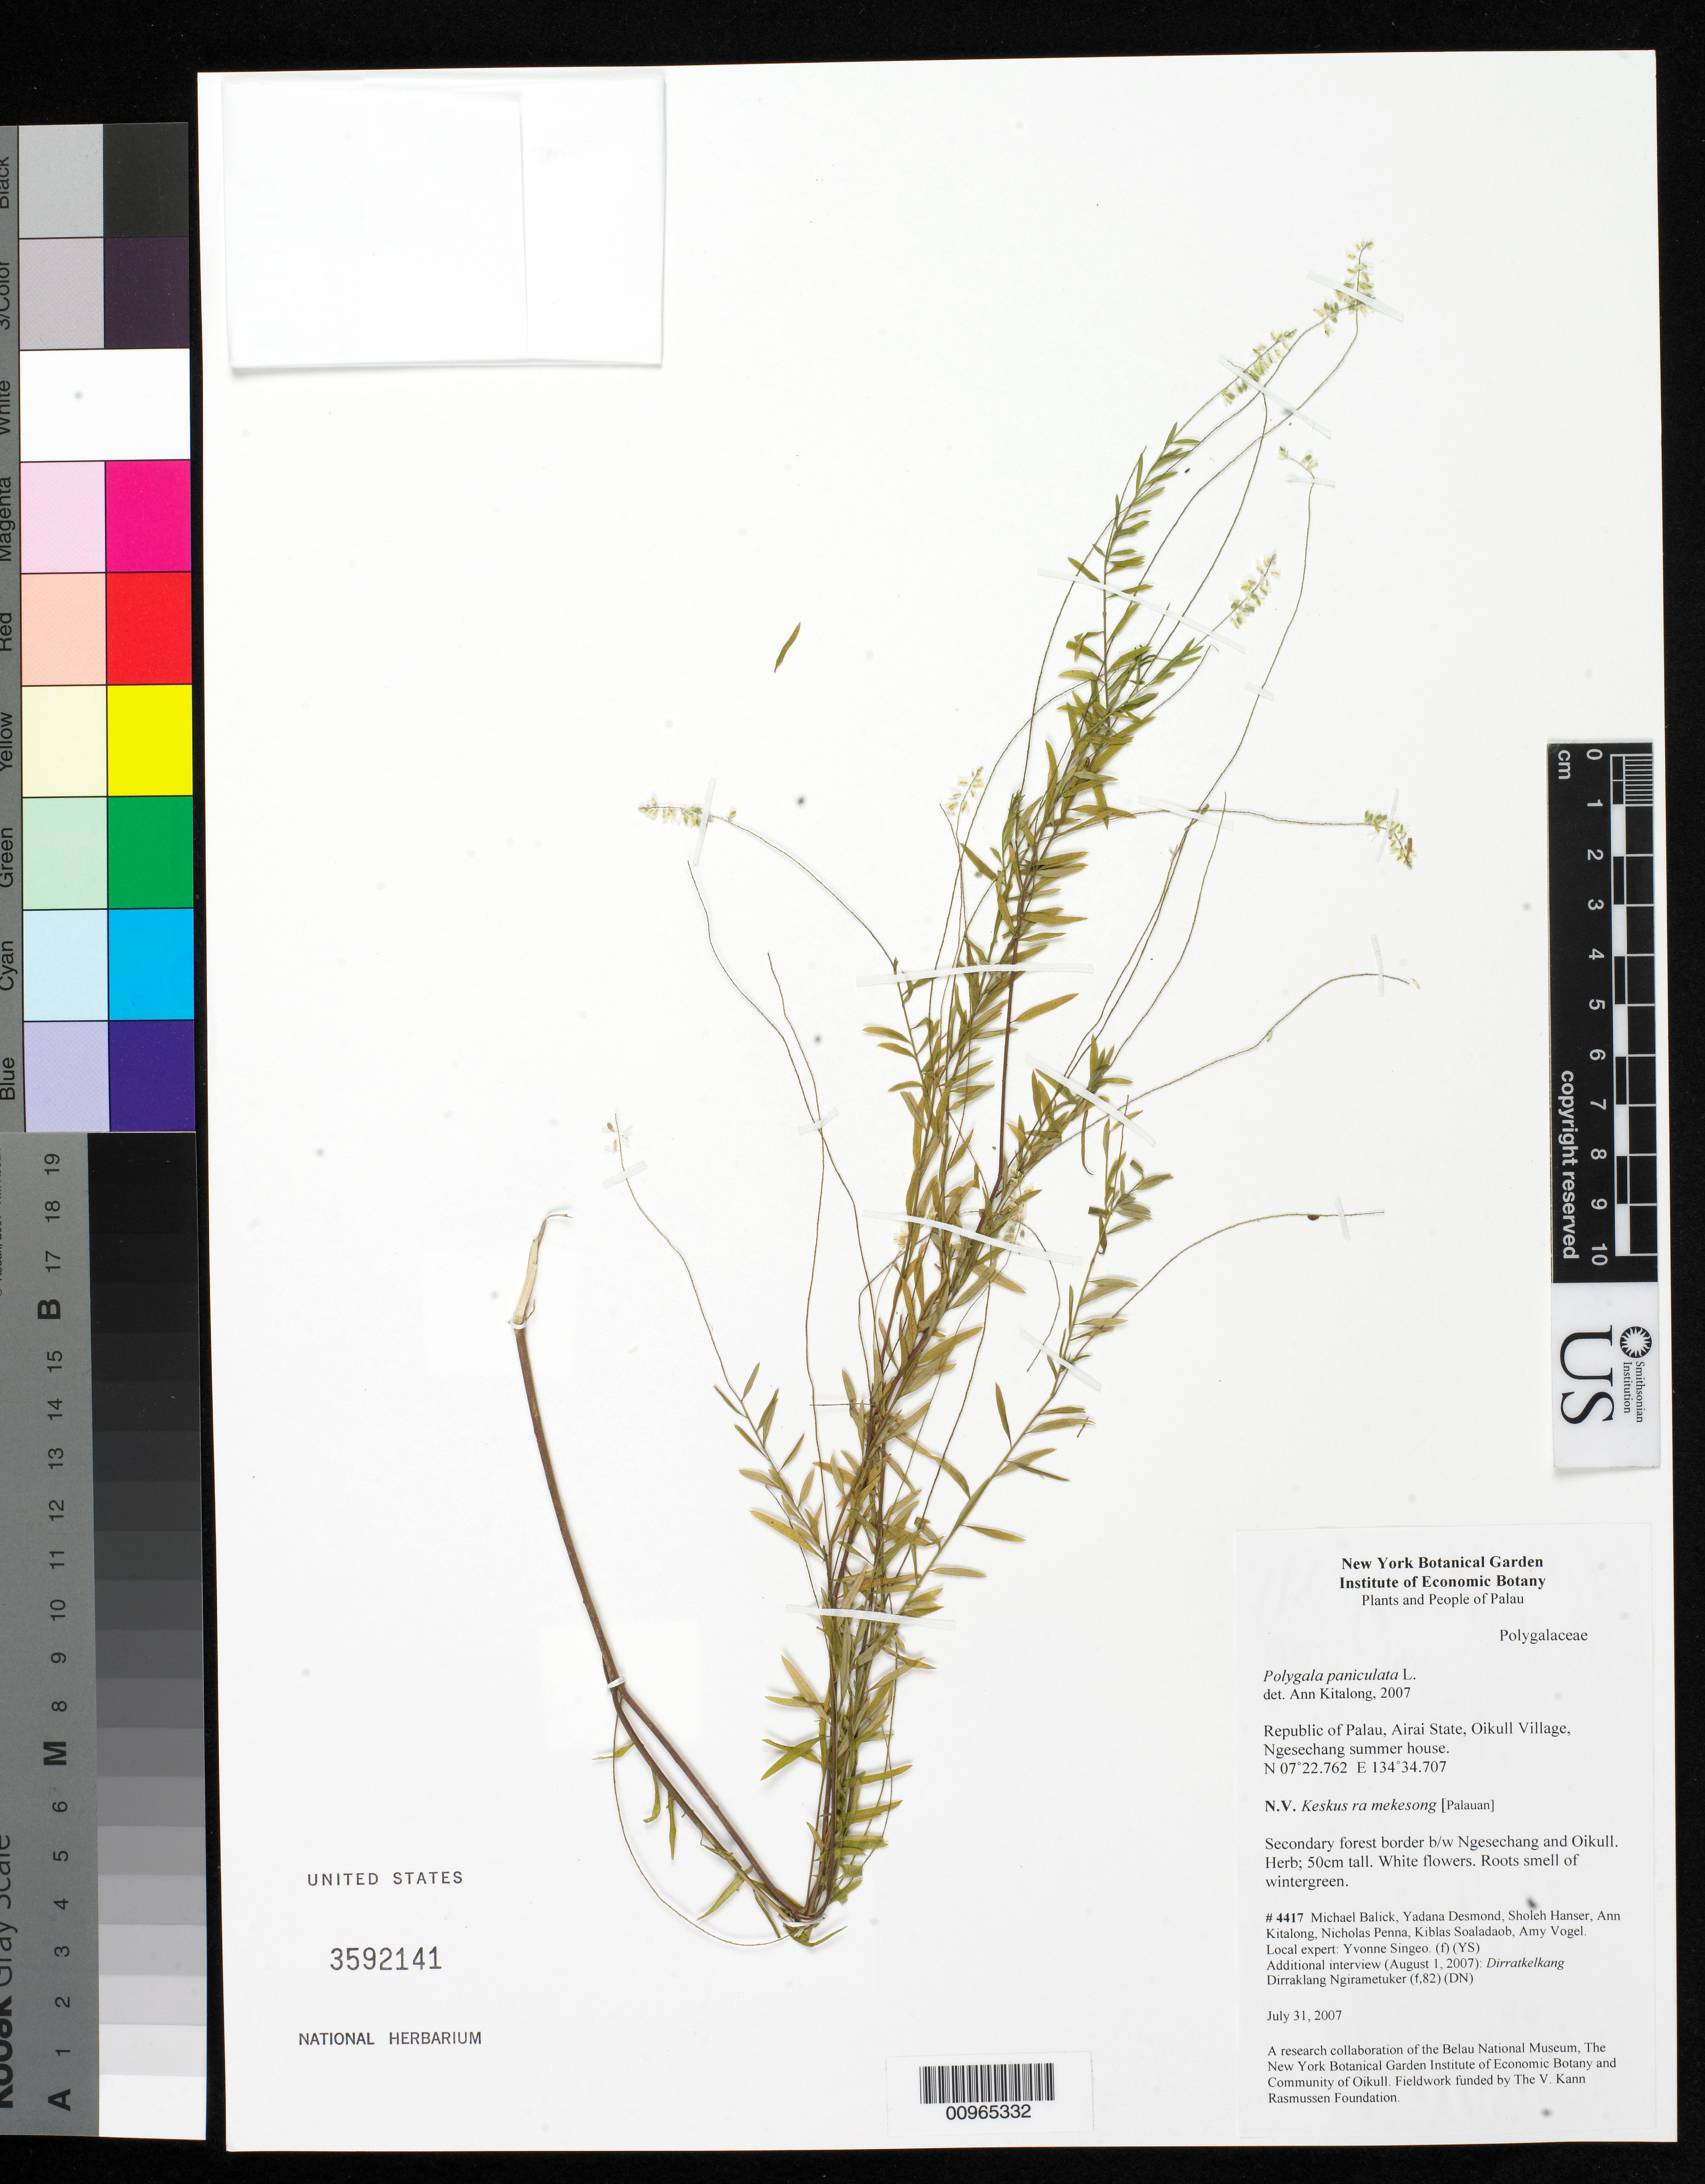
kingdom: Plantae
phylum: Tracheophyta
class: Magnoliopsida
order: Fabales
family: Polygalaceae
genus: Polygala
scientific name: Polygala paniculata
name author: L.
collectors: M. Balick et al.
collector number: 4417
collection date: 2007-07-31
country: Palau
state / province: Airai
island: Babeldaob [Babelthuap]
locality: Ngesechang summer house, Oikull Village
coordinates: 07 22.762 N, 134 34.707 E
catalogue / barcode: US 3592141